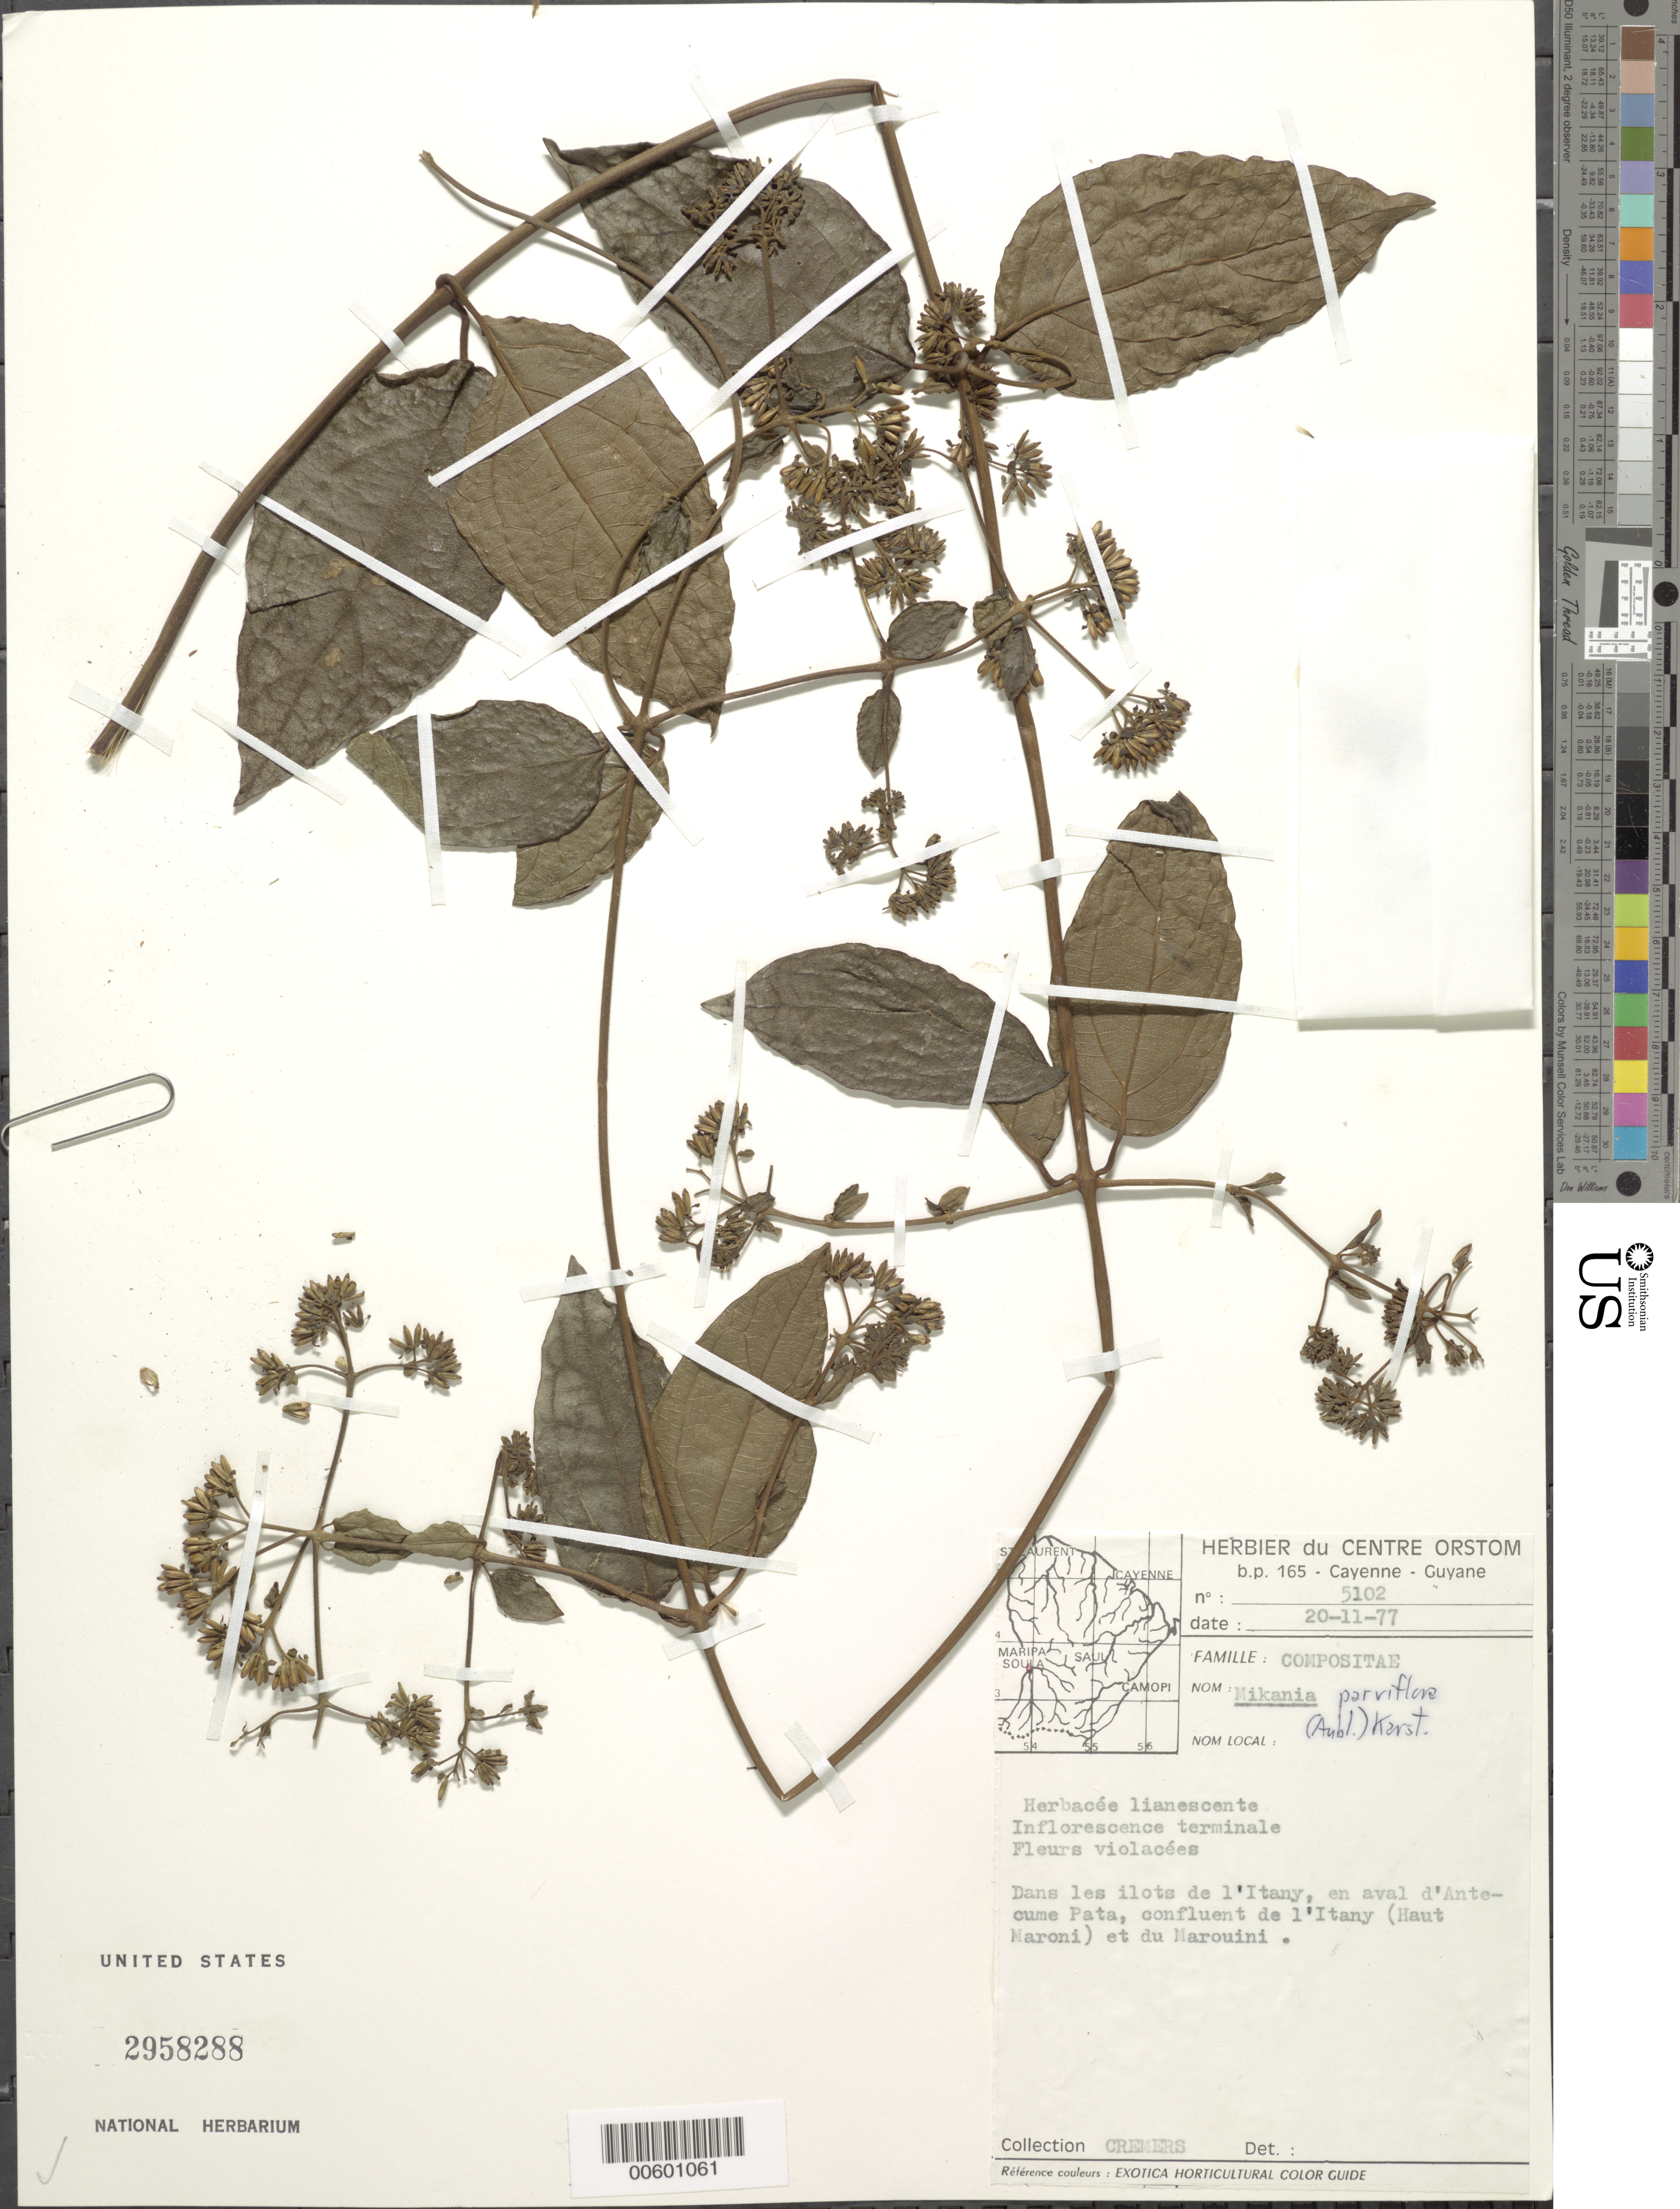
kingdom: Plantae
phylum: Tracheophyta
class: Magnoliopsida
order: Asterales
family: Asteraceae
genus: Mikania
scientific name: Mikania parviflora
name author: (Aubl.) H. Karst.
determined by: Holmes, W.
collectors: G. Cremers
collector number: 5102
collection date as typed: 20-Nov-77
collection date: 1977-11-20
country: French Guiana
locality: Ile d'Antécume Pata, confl. de l'Itany (Haut Maroni) et du Marouini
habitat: Dans les ilots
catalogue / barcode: US 2958288